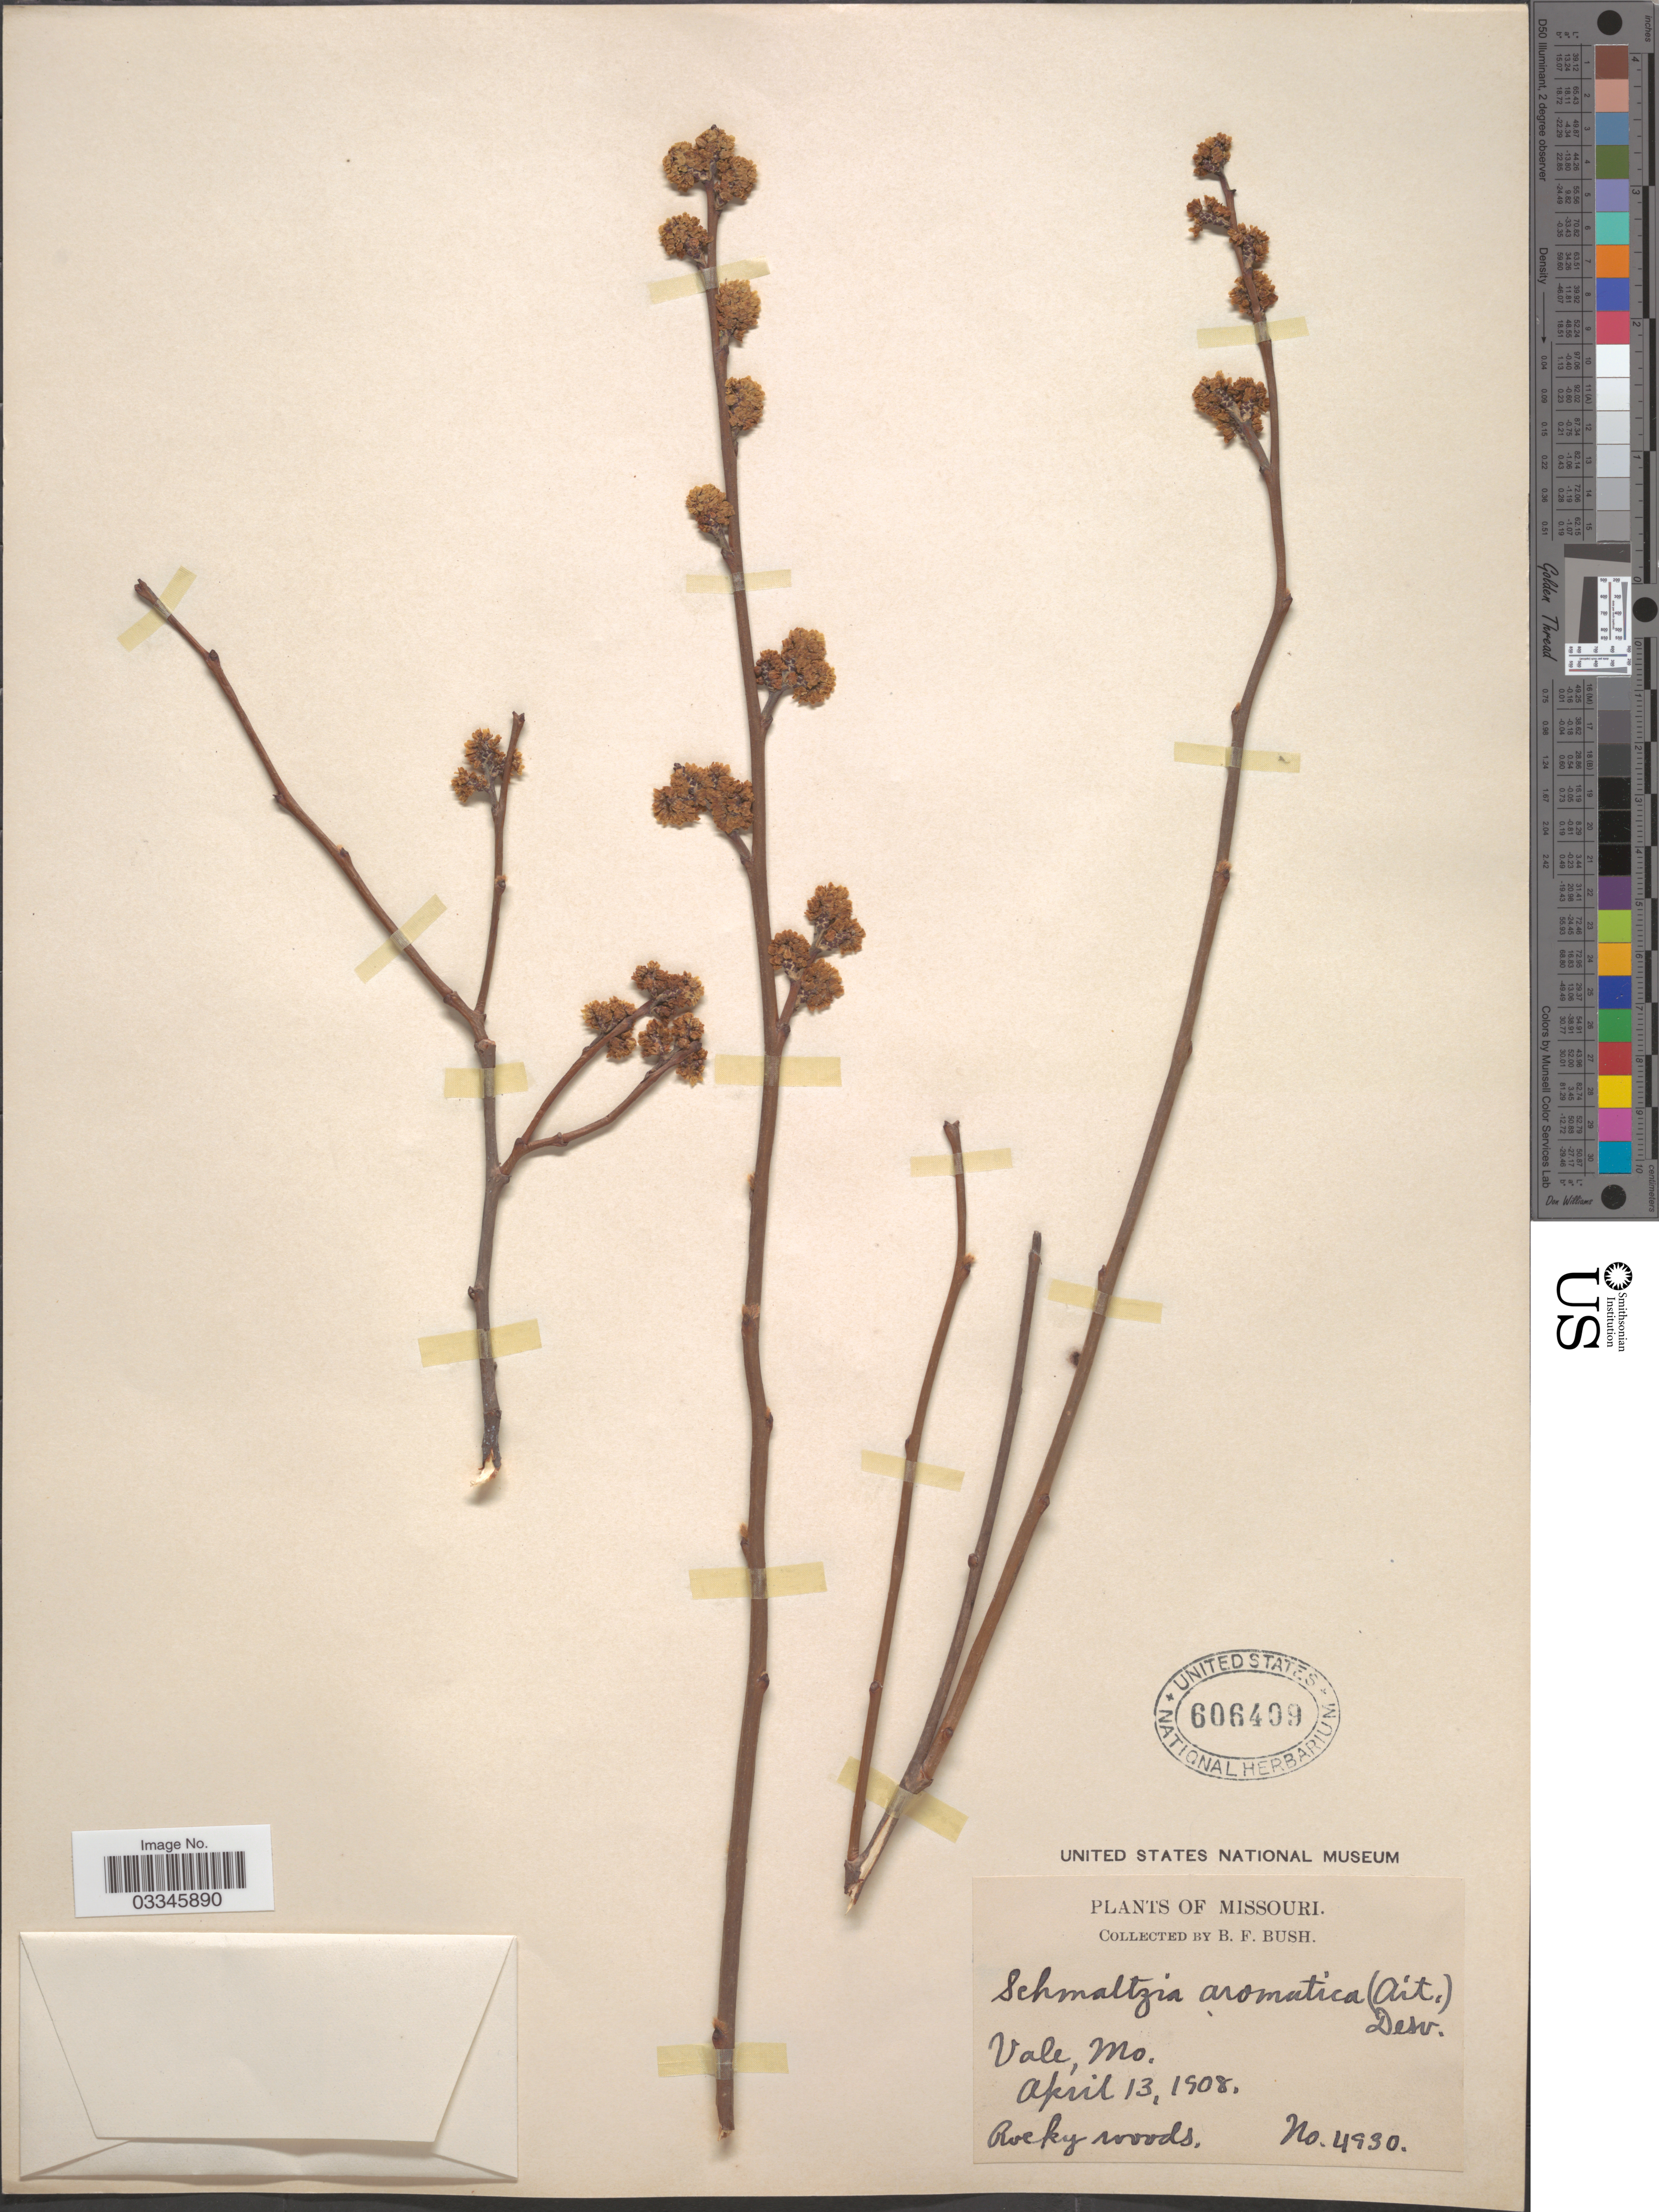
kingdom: Plantae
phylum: Tracheophyta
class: Magnoliopsida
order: Sapindales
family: Anacardiaceae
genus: Rhus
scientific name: Rhus crenata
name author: Thunb.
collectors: B. F. Bush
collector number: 4930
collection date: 1908-04-13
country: United States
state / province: Missouri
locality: Vale.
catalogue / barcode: US 606409